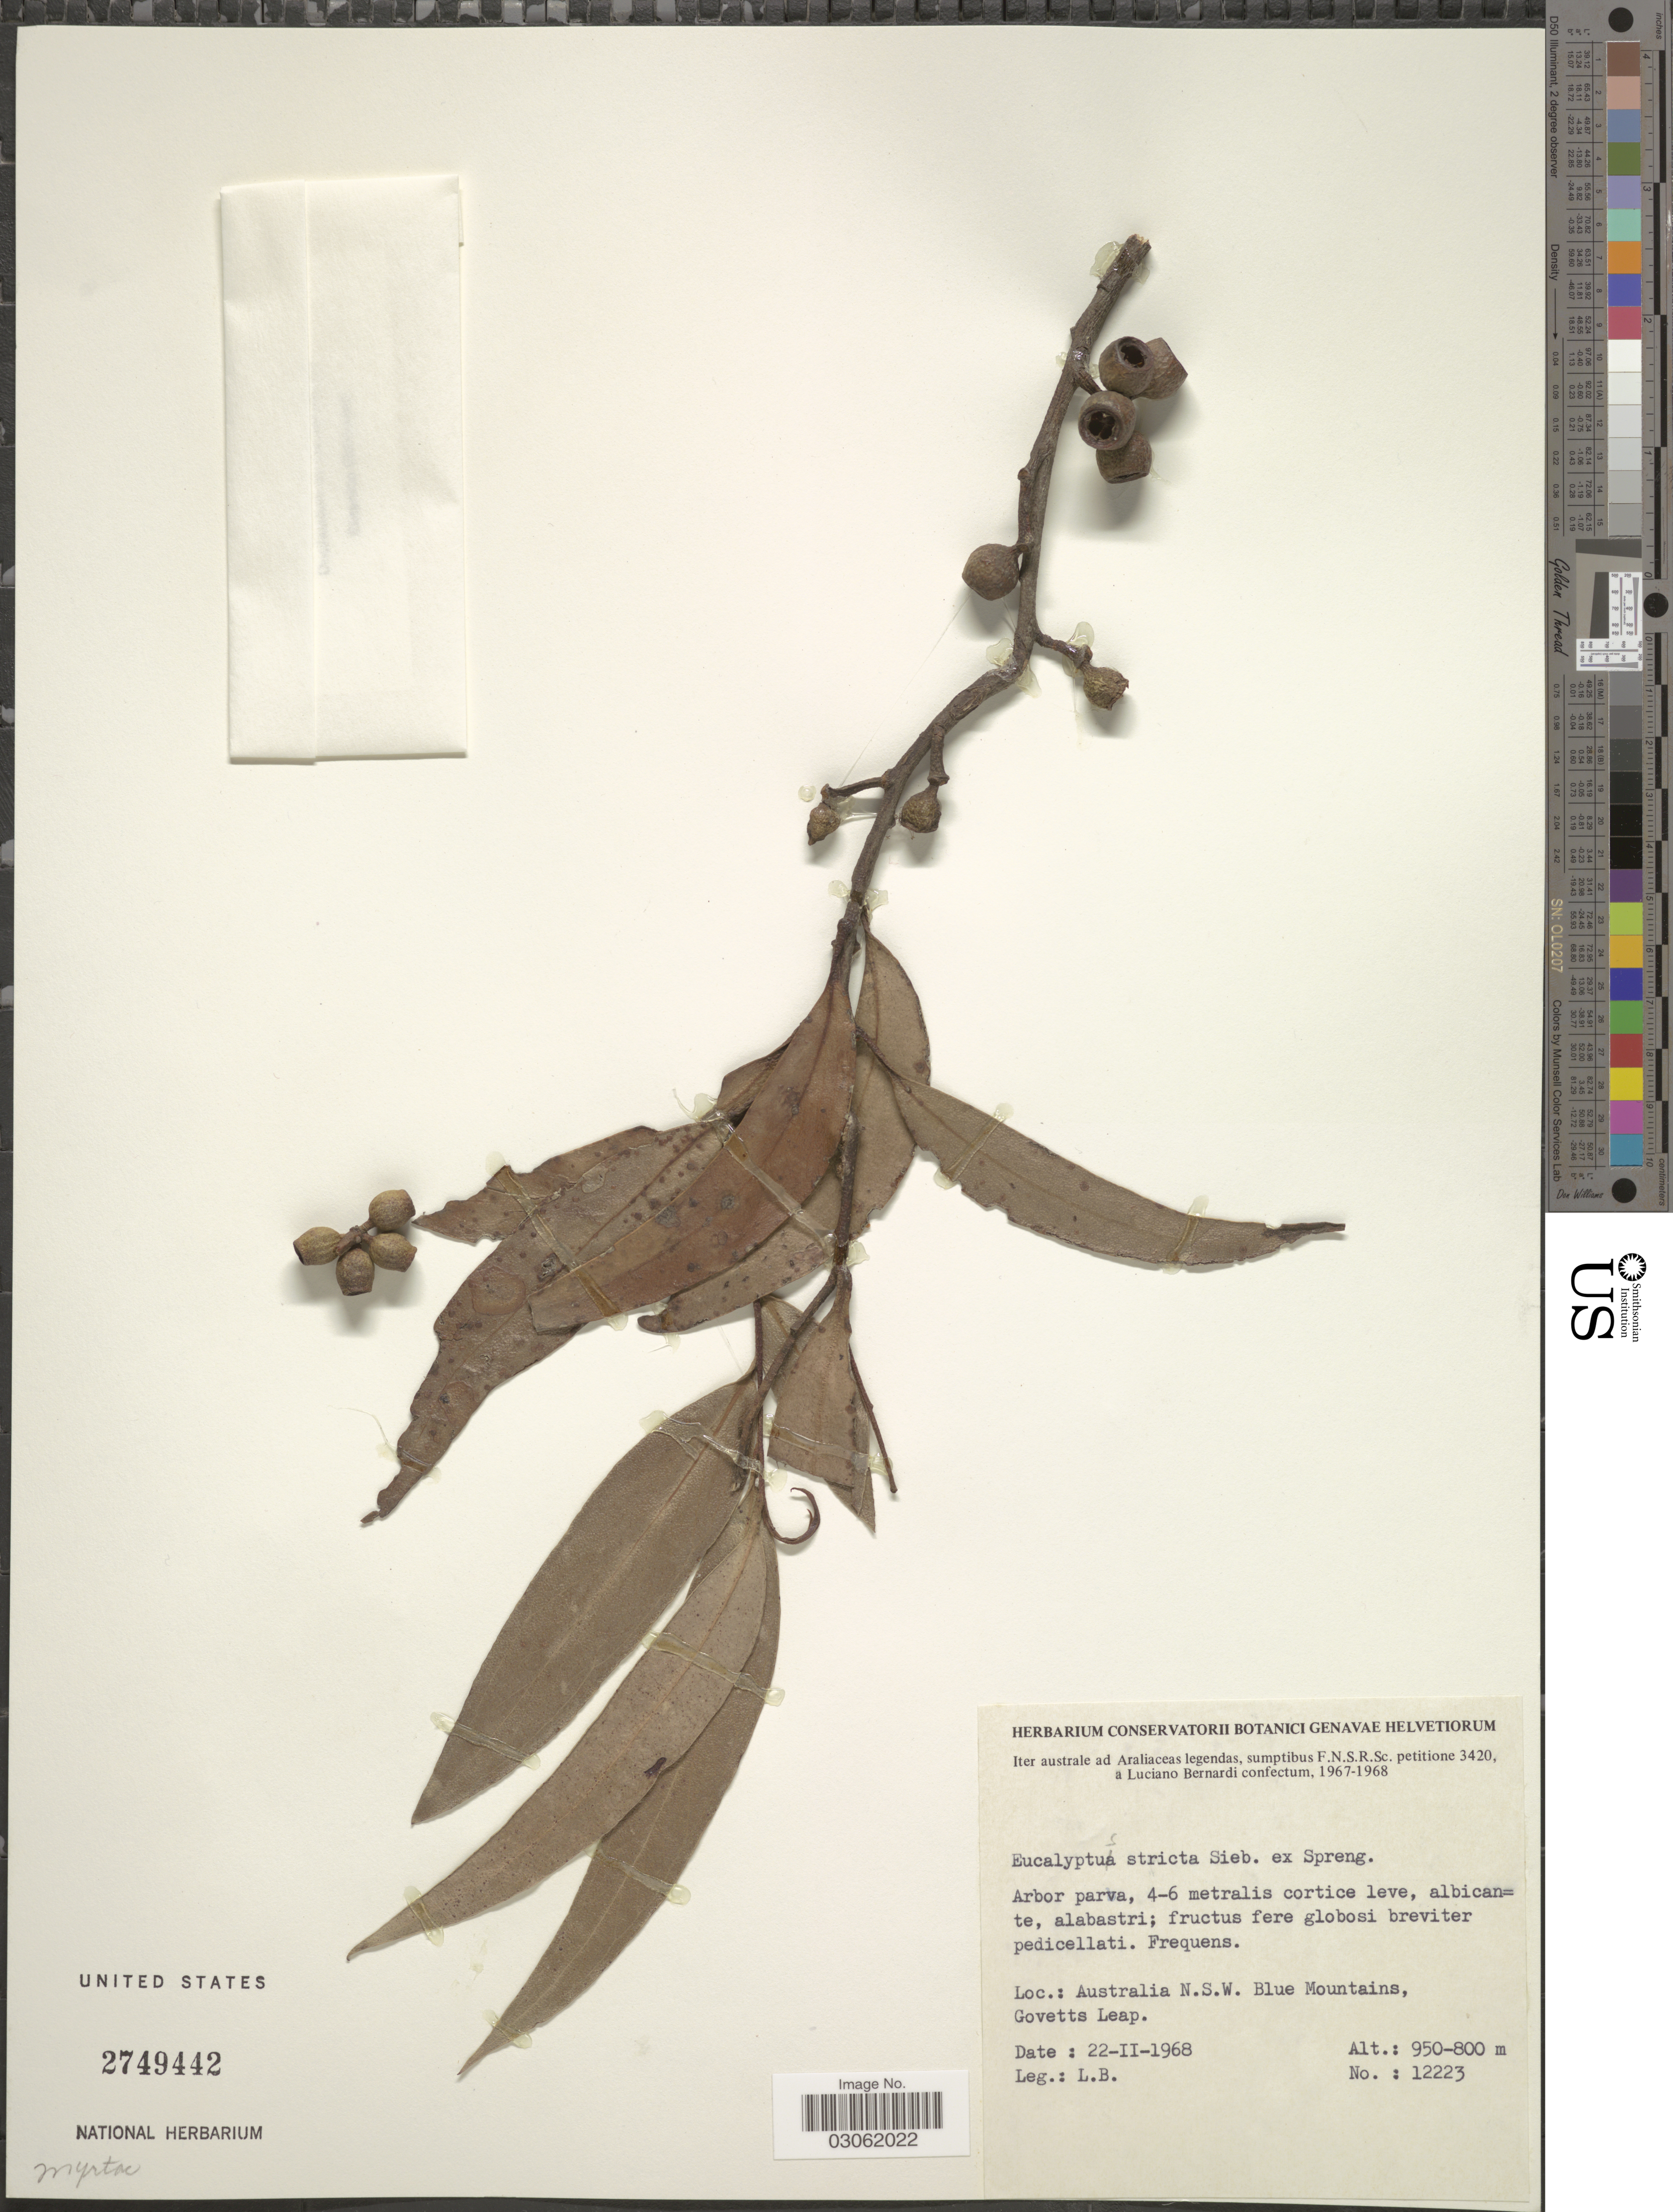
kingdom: Plantae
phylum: Tracheophyta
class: Magnoliopsida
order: Myrtales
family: Myrtaceae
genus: Eucalyptus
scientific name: Eucalyptus stricta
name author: Sieber ex Spreng.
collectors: L. Bernardi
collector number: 12223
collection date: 1968-02-22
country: Australia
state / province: New South Wales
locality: N. S. W. Blue Mountains, Govetts Leap.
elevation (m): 800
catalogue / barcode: US 2749442